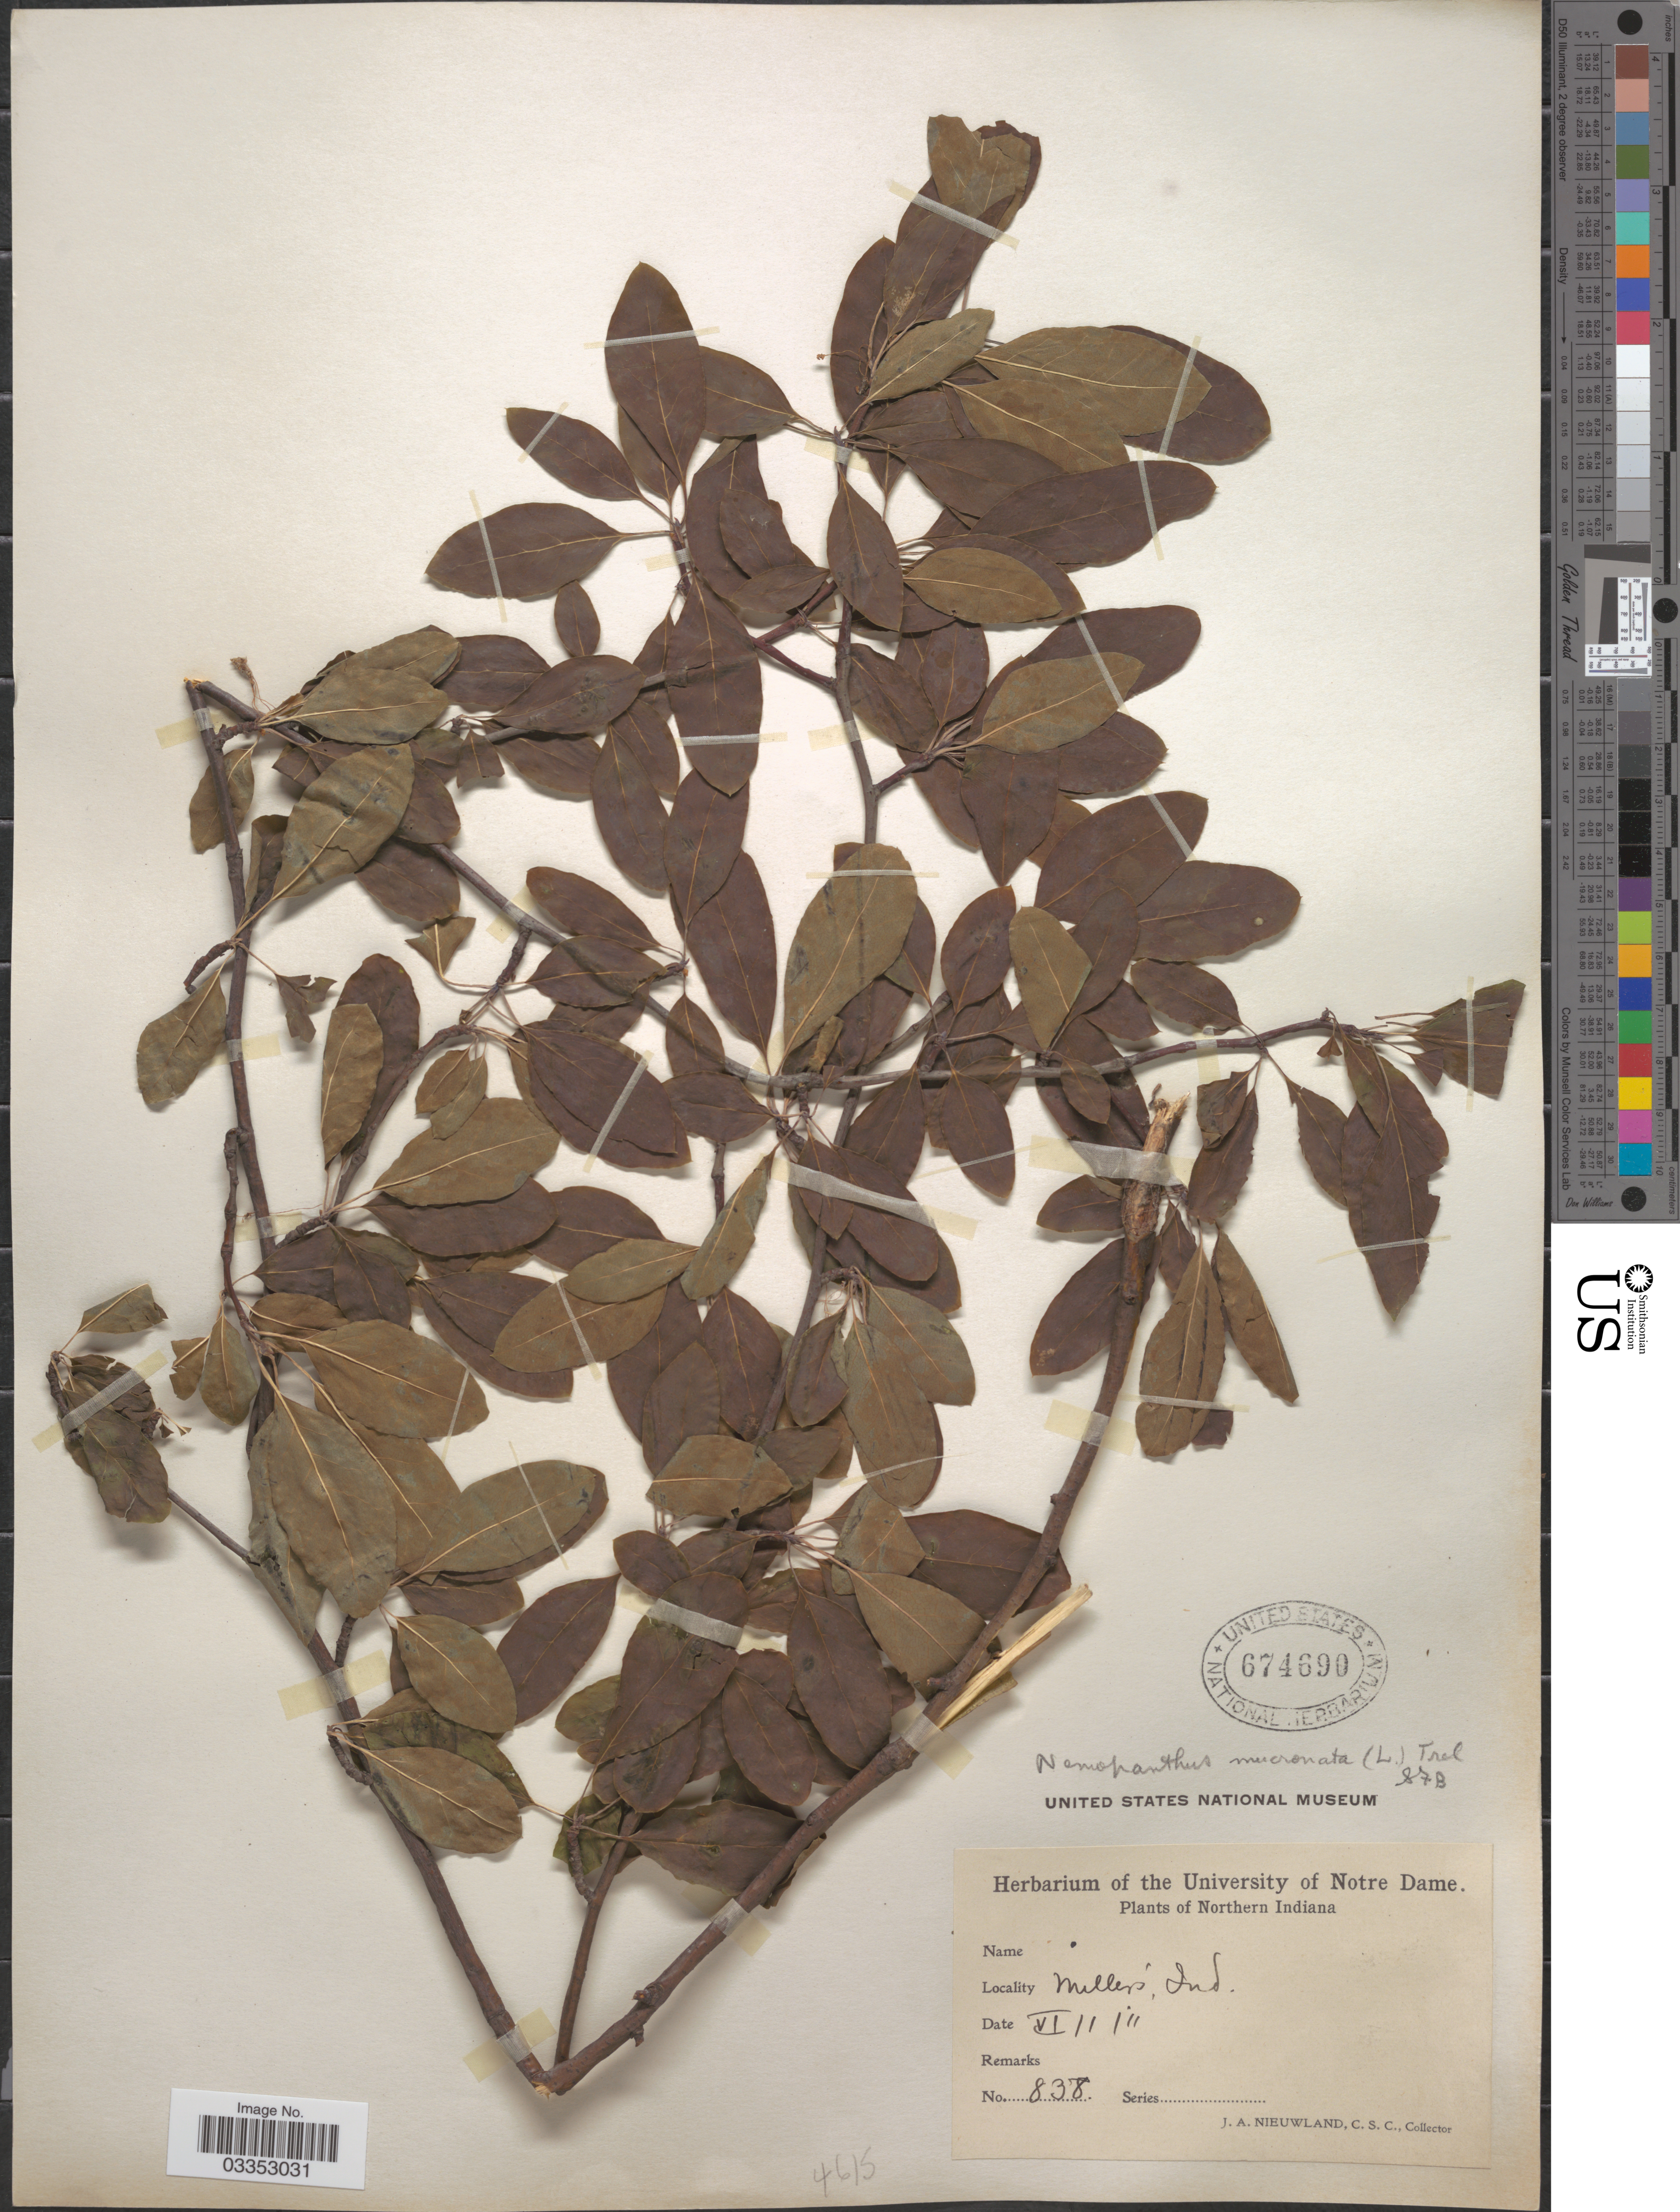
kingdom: Plantae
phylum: Tracheophyta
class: Magnoliopsida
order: Aquifoliales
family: Aquifoliaceae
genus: Nemopanthus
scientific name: Nemopanthus mucronatus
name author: (L.) Trel.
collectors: J. A. Nieuwland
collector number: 838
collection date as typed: Transcribed d/m/y: 1/6/11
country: United States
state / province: Indiana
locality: Northern Indiana. Miller's.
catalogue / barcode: US 674690